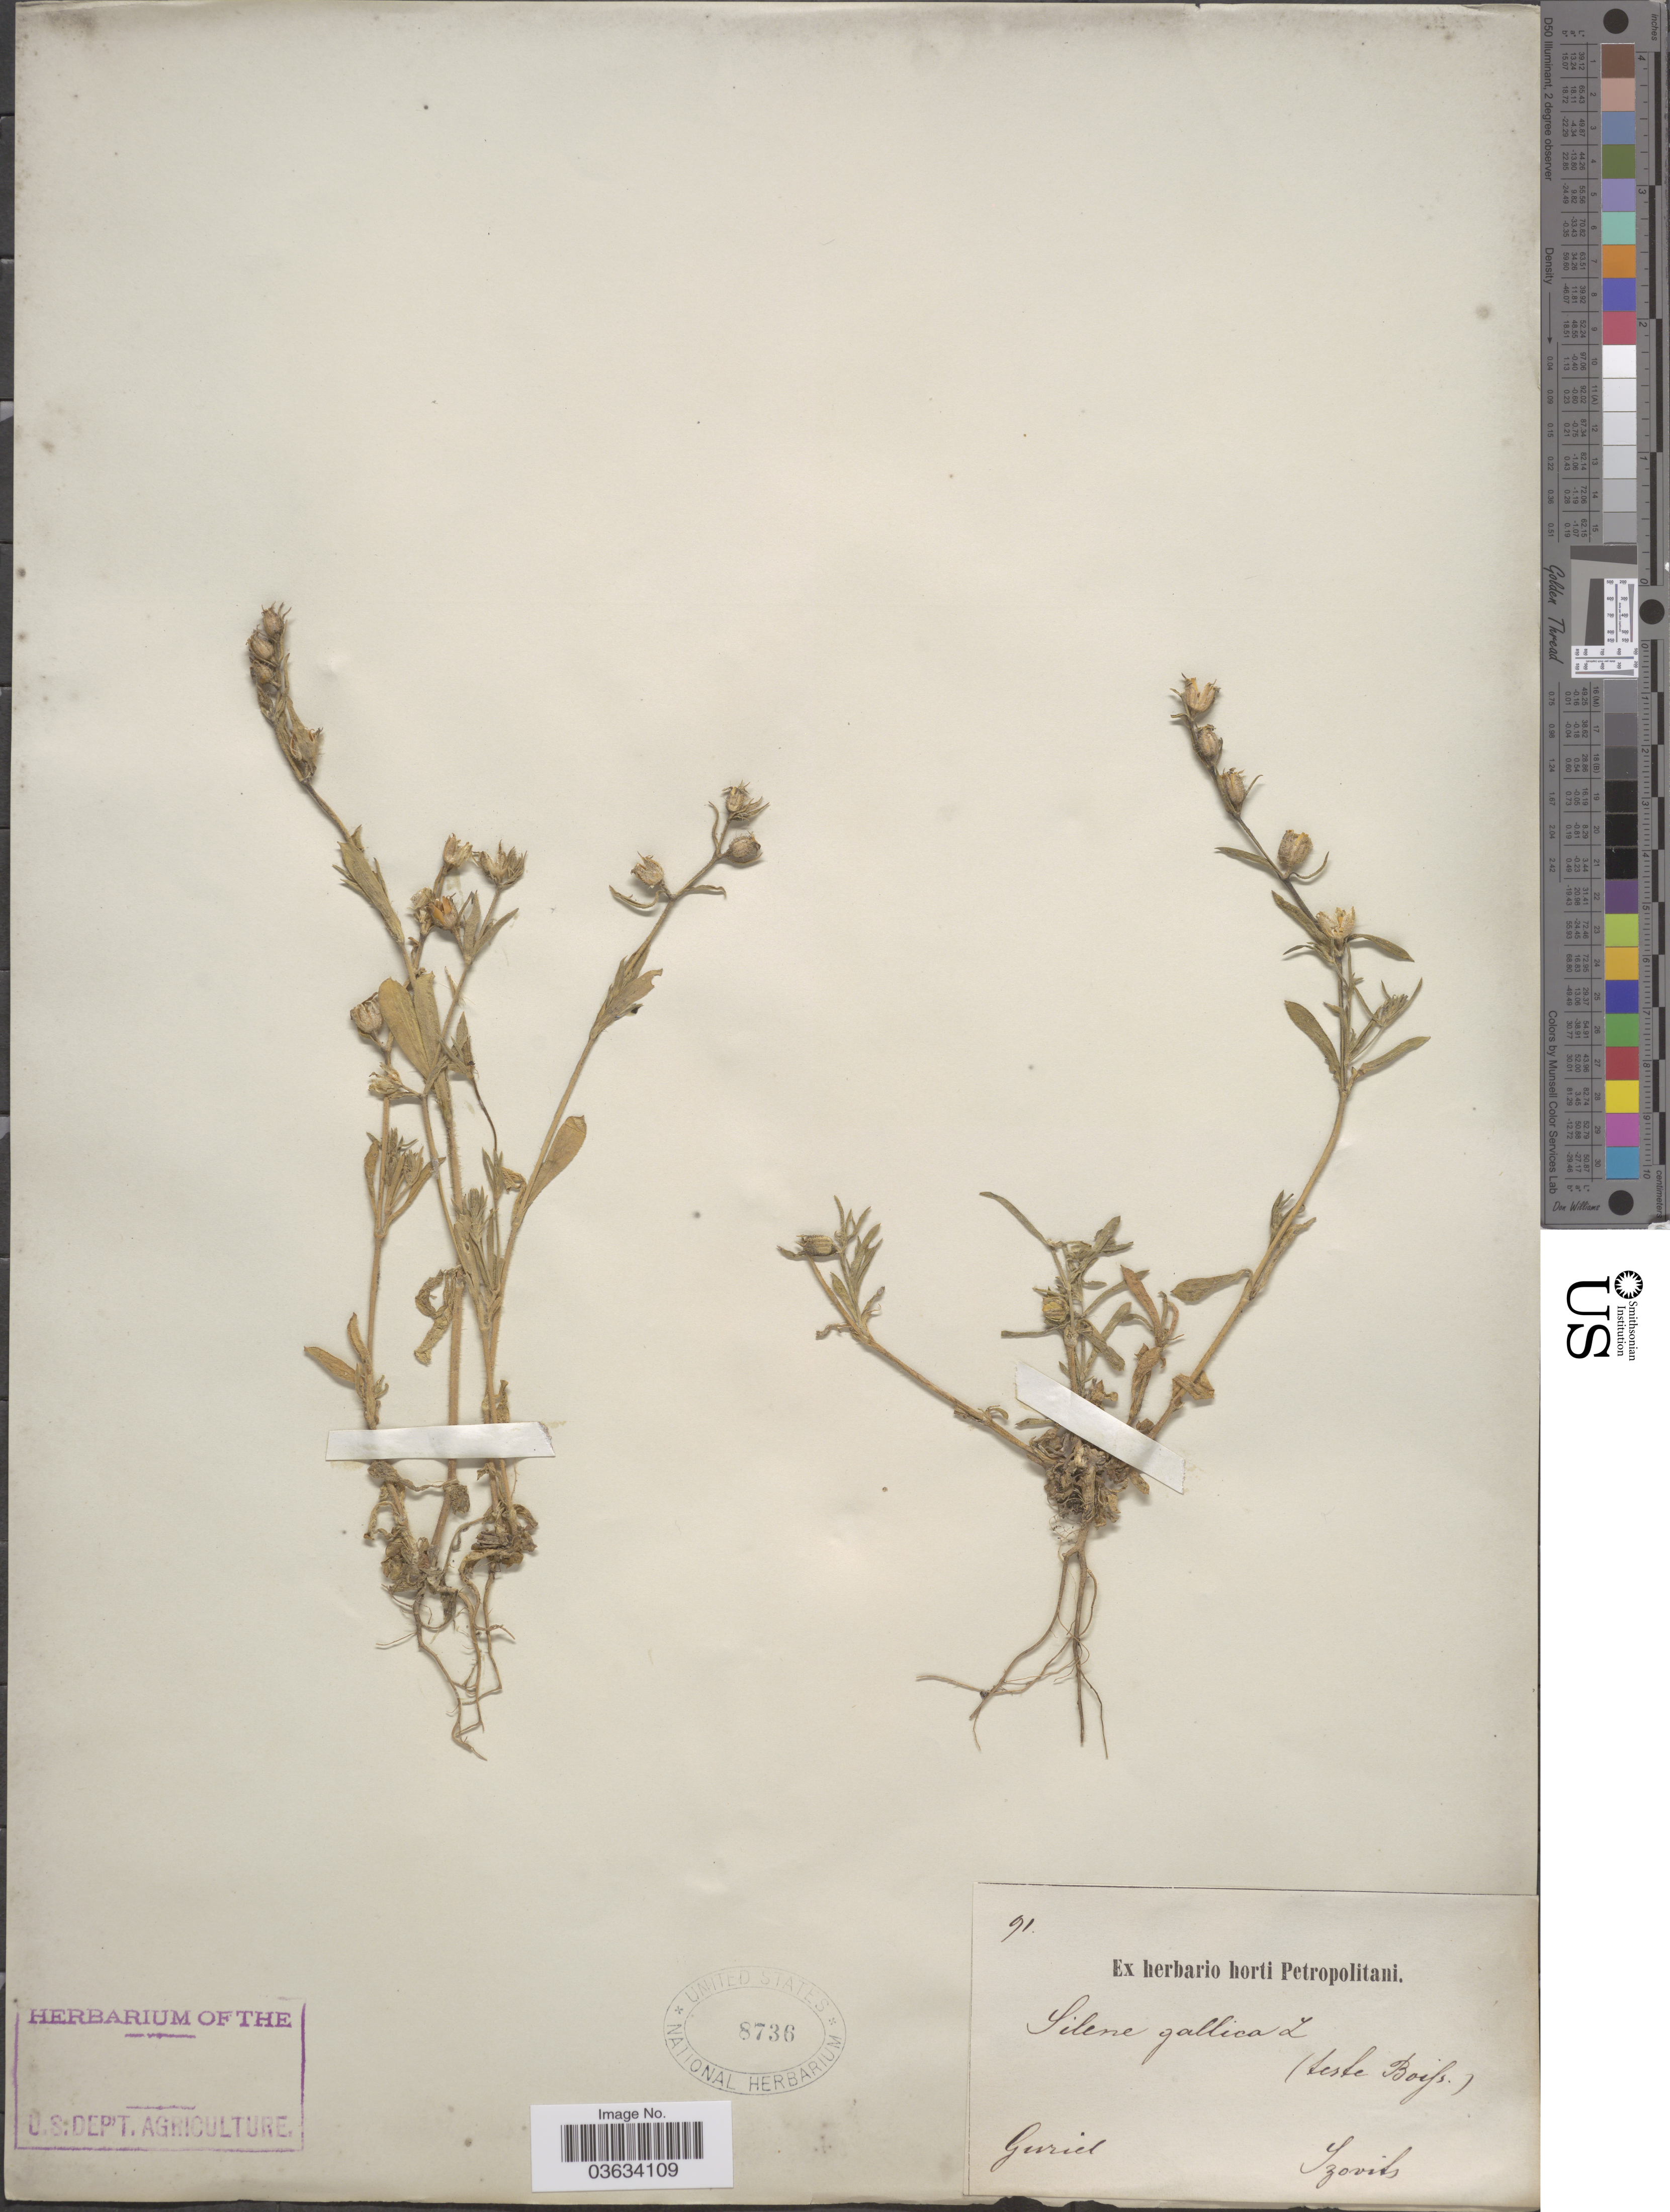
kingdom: Plantae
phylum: Tracheophyta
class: Magnoliopsida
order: Caryophyllales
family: Caryophyllaceae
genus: Silene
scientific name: Silene gallica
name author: L.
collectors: Szovits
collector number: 91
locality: Guriel.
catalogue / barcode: US 8736